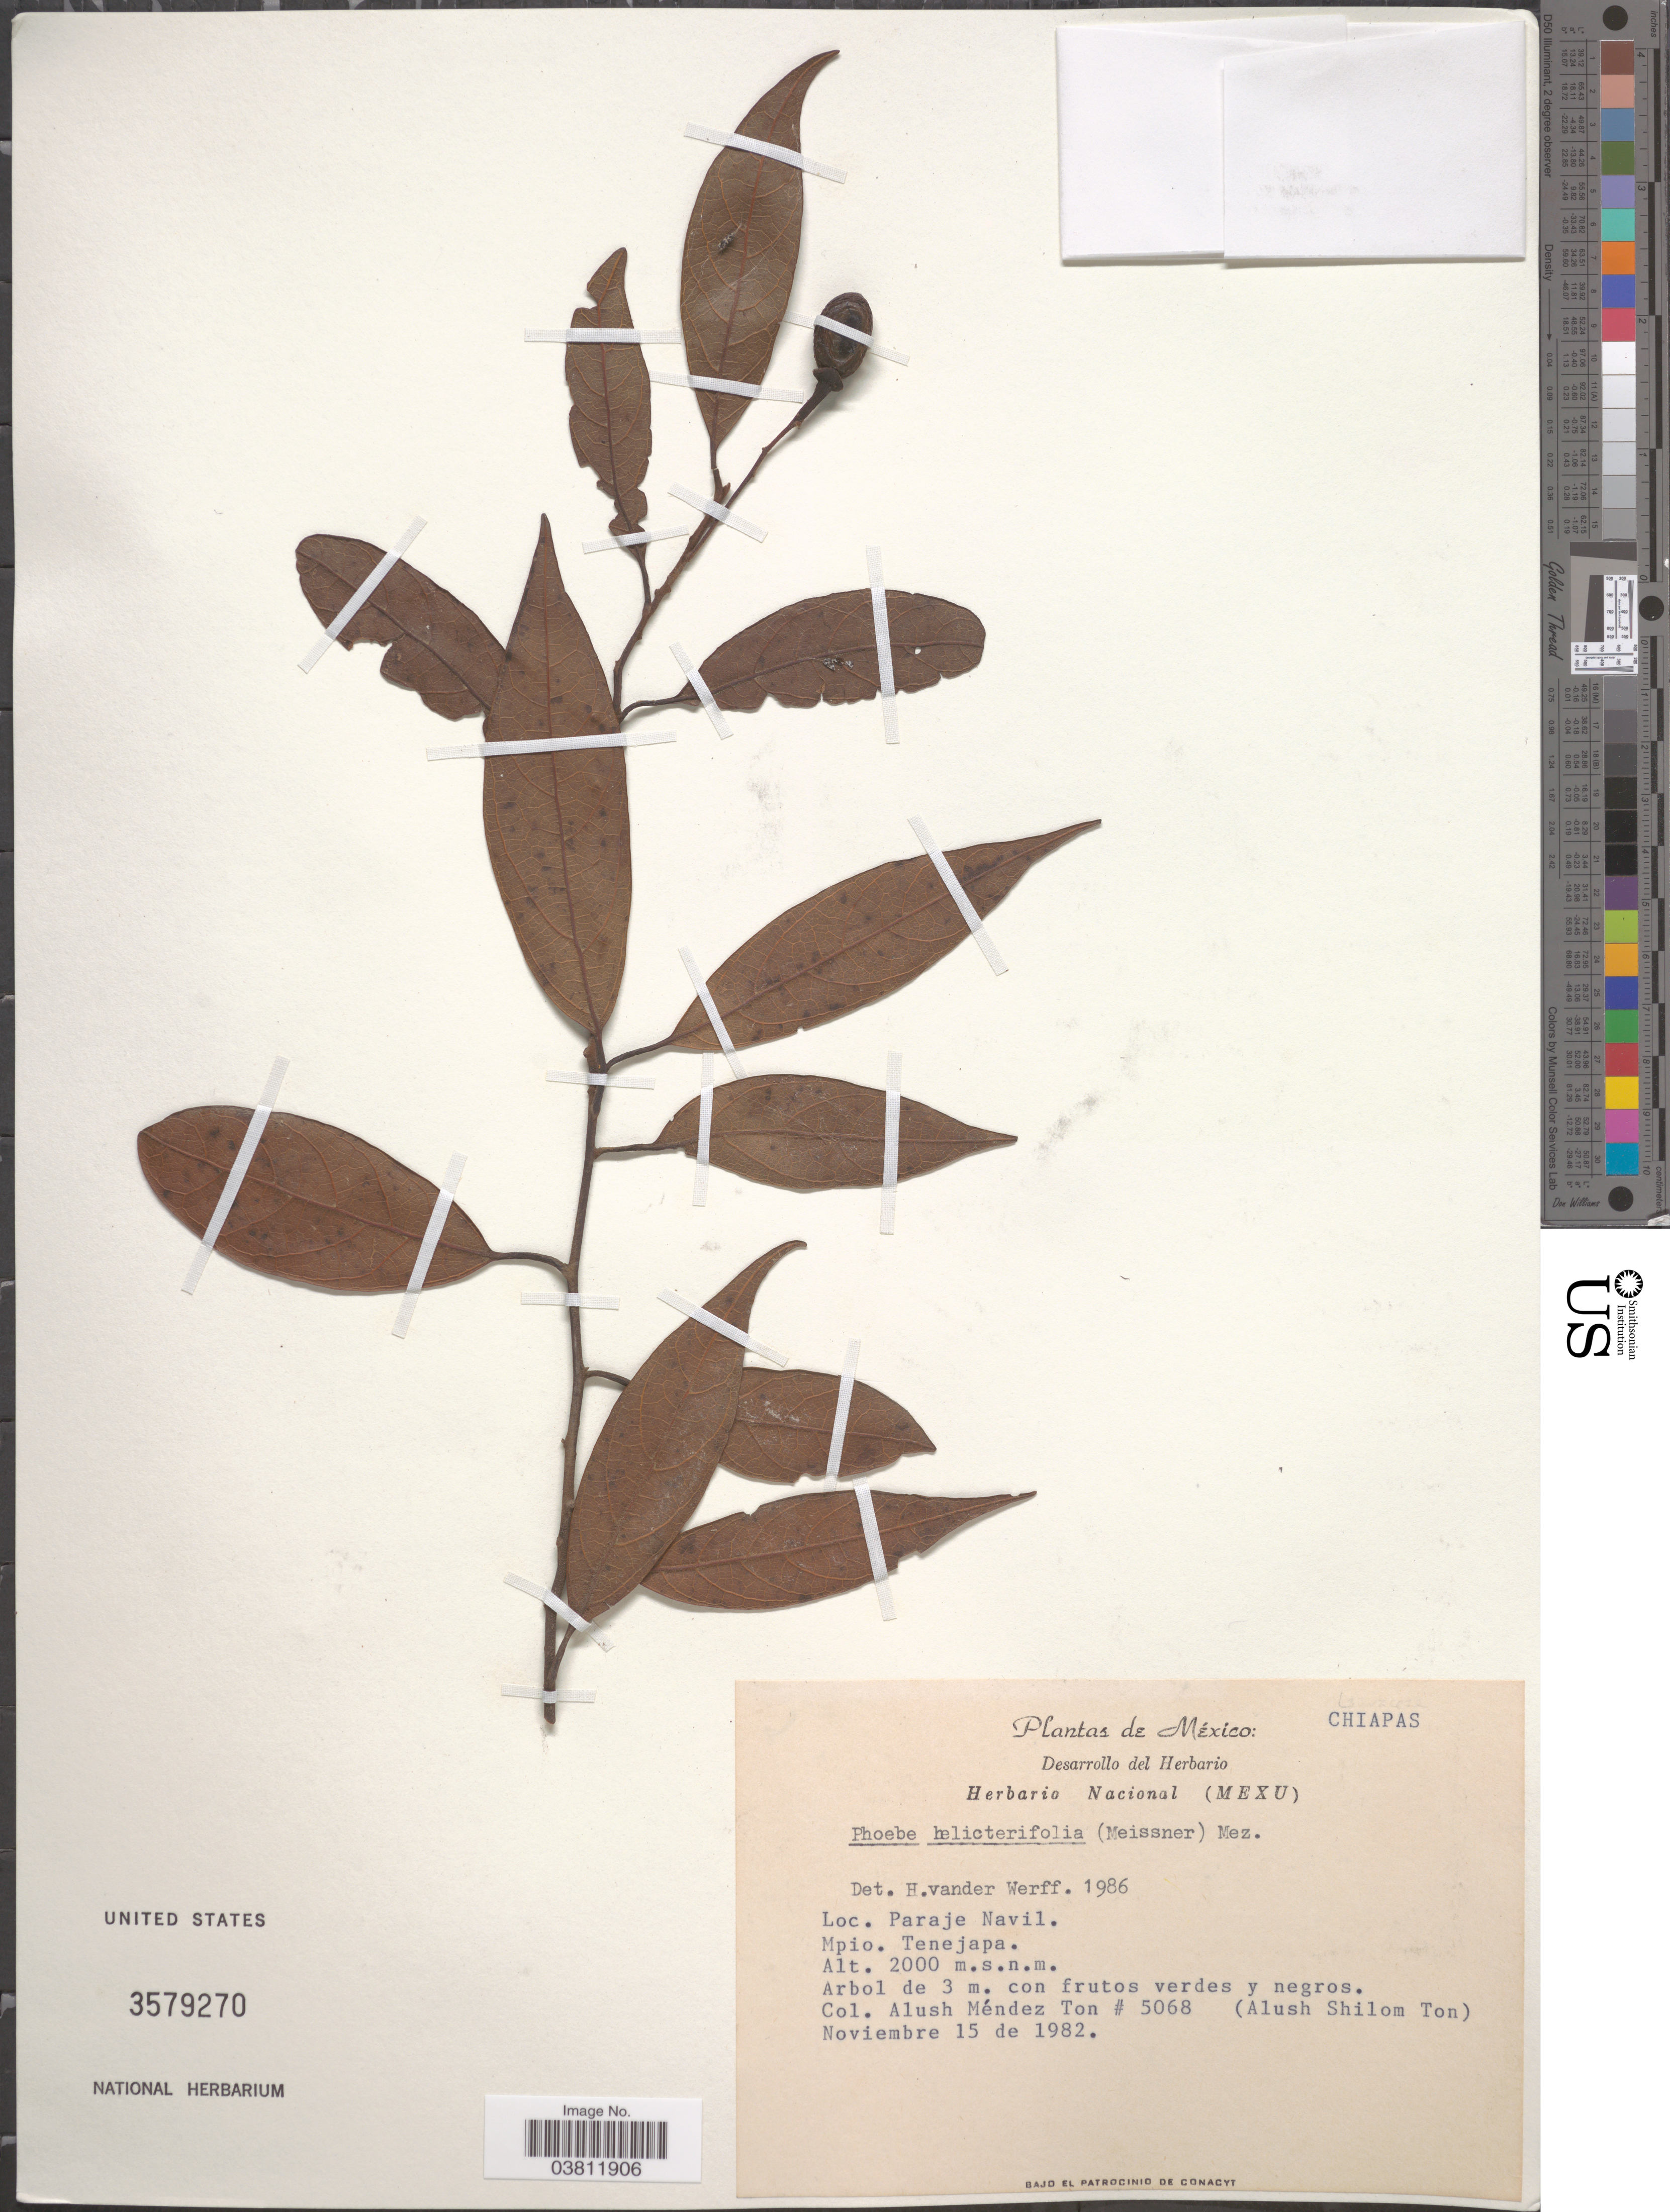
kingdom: Plantae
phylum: Tracheophyta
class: Magnoliopsida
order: Laurales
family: Lauraceae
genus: Phoebe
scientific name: Phoebe helicterifolia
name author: (Meisn.) Mez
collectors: A. M. Ton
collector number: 5068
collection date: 1982-11-15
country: Mexico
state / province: Chiapas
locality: Paraje Navil. Mpio. Tenejapa.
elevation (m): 2000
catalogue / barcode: US 3579270